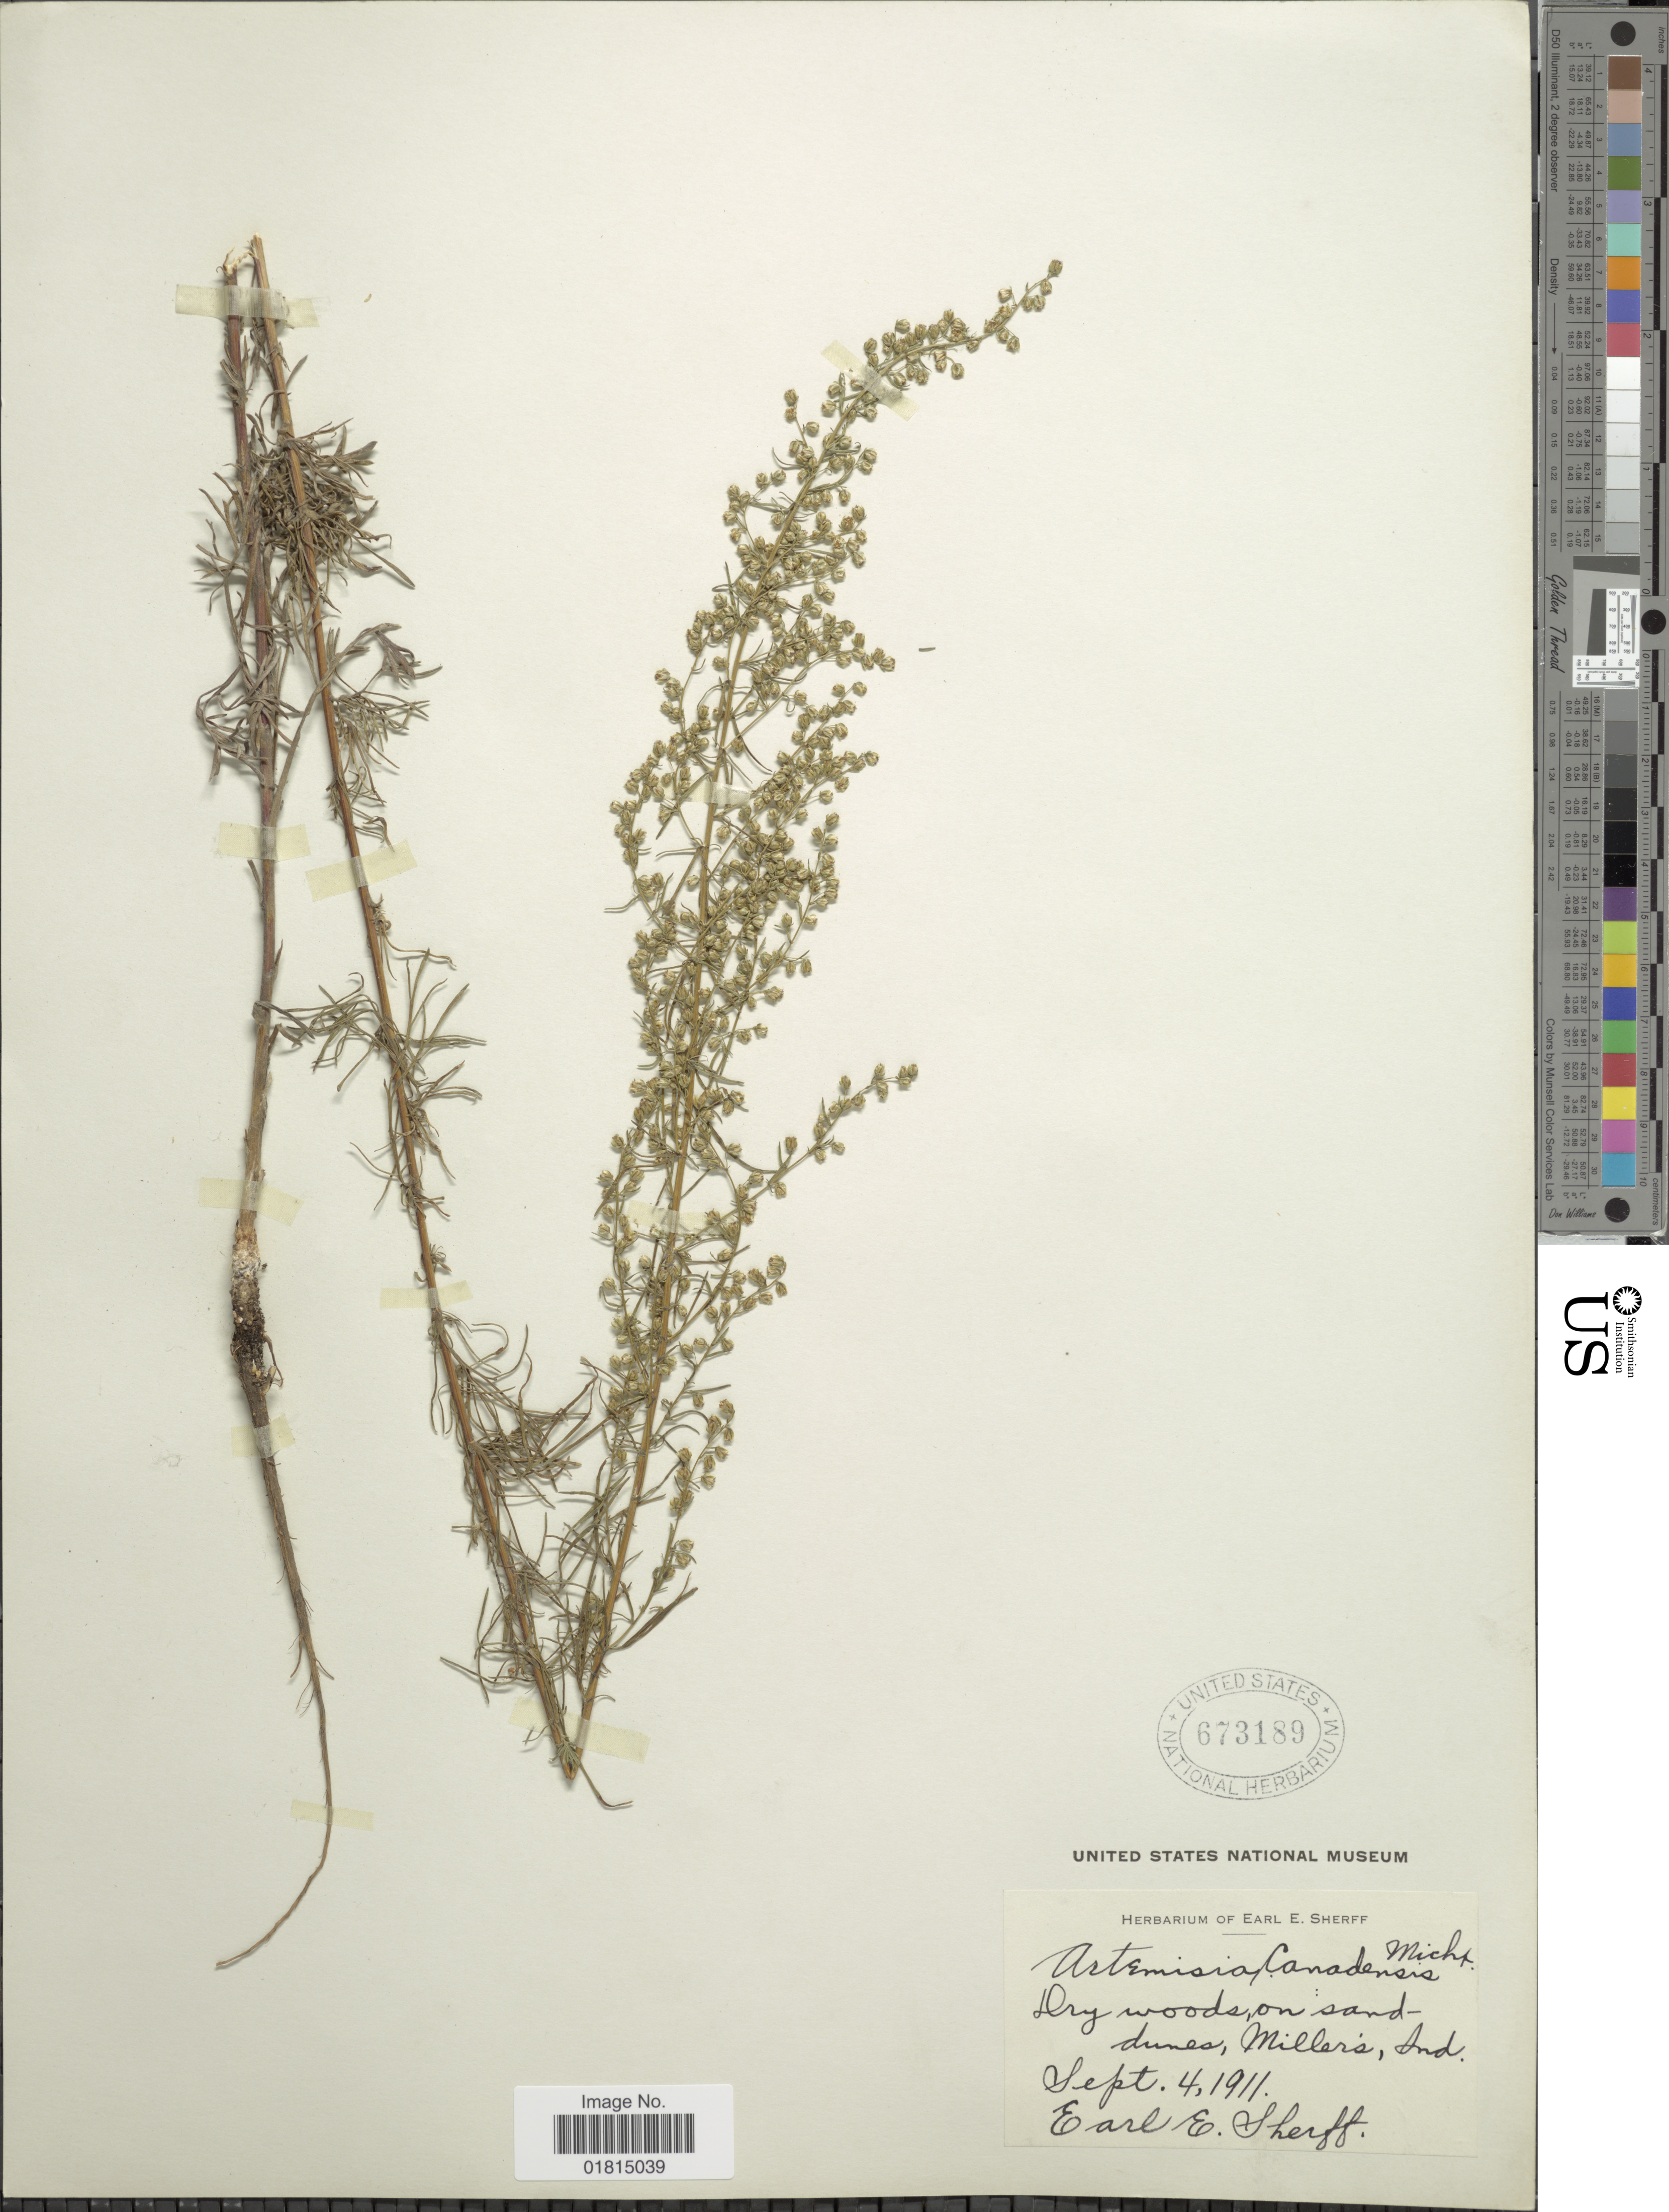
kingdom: Plantae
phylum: Tracheophyta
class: Magnoliopsida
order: Asterales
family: Asteraceae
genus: Artemisia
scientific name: Artemisia caudata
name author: Michx.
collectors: E. E. Sherff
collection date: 1911-09-04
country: United States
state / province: Indiana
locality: Miller's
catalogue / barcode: US 673189